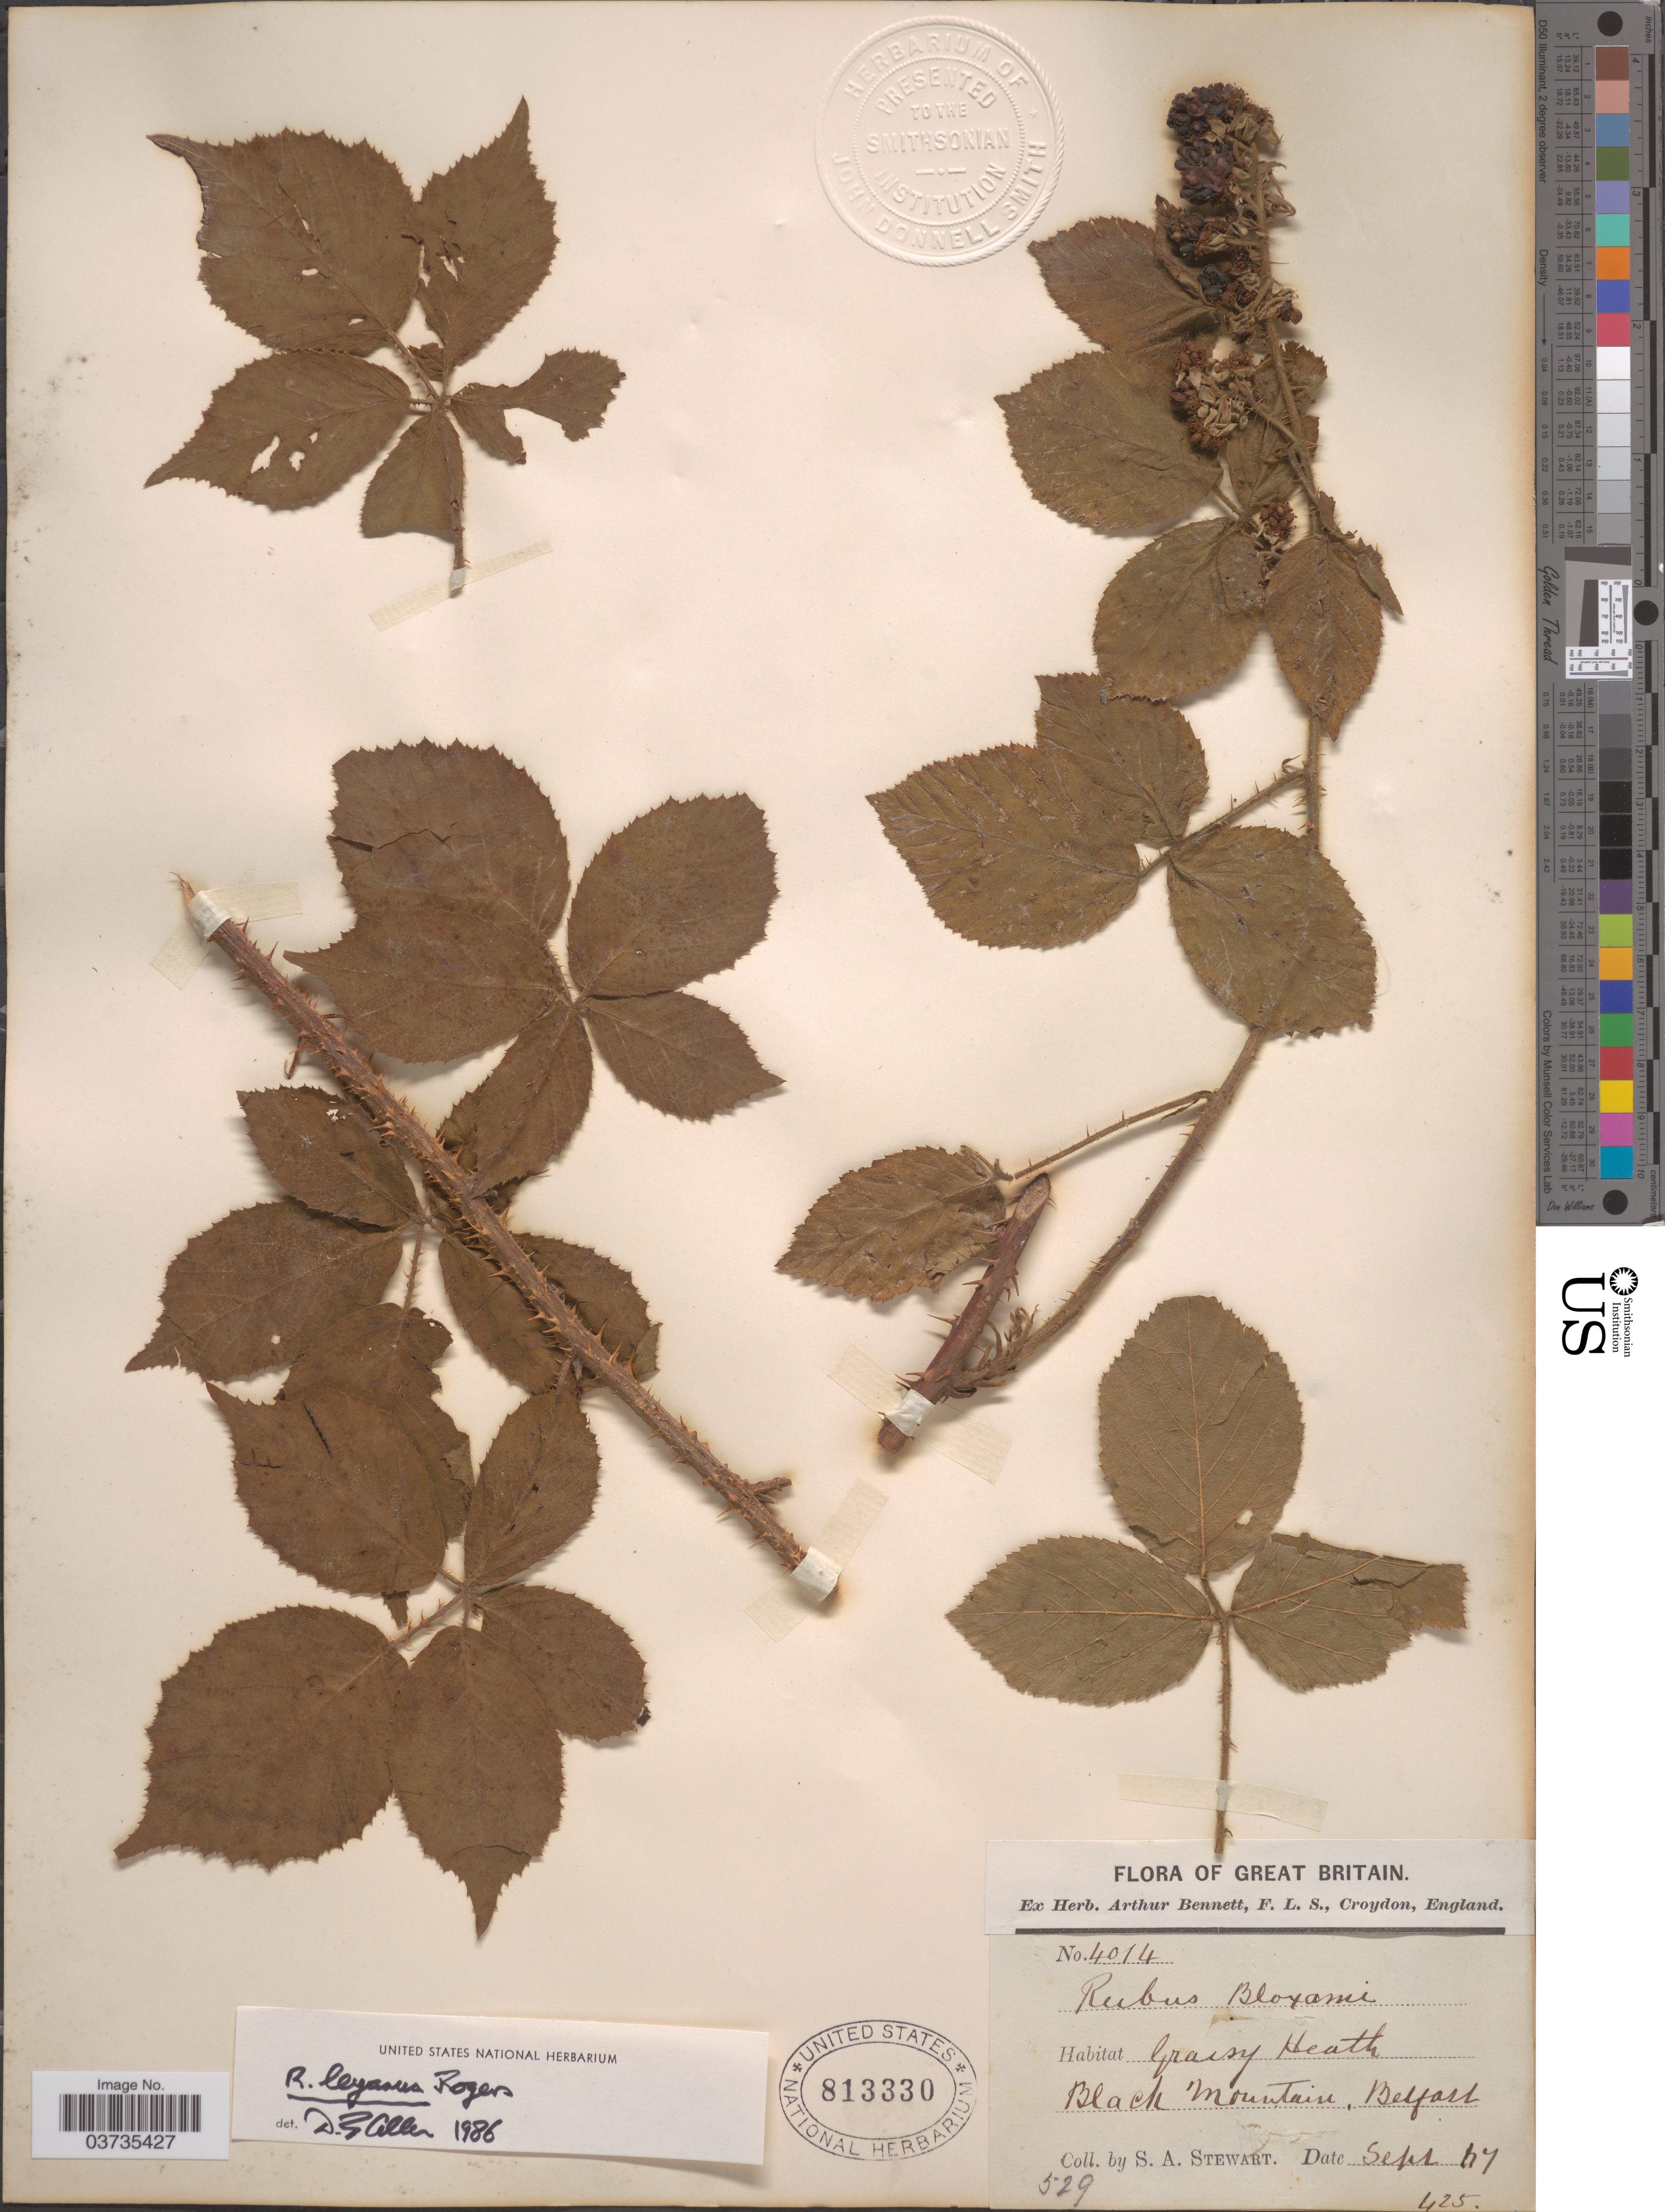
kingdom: Plantae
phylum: Tracheophyta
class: Magnoliopsida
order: Rosales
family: Rosaceae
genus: Rubus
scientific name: Rubus sp.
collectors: S. Stewart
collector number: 4014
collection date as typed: Transcribed d/m/y: /9/67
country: United Kingdom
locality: Great Britain. Black Mountain, Belfort.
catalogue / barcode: US 813330